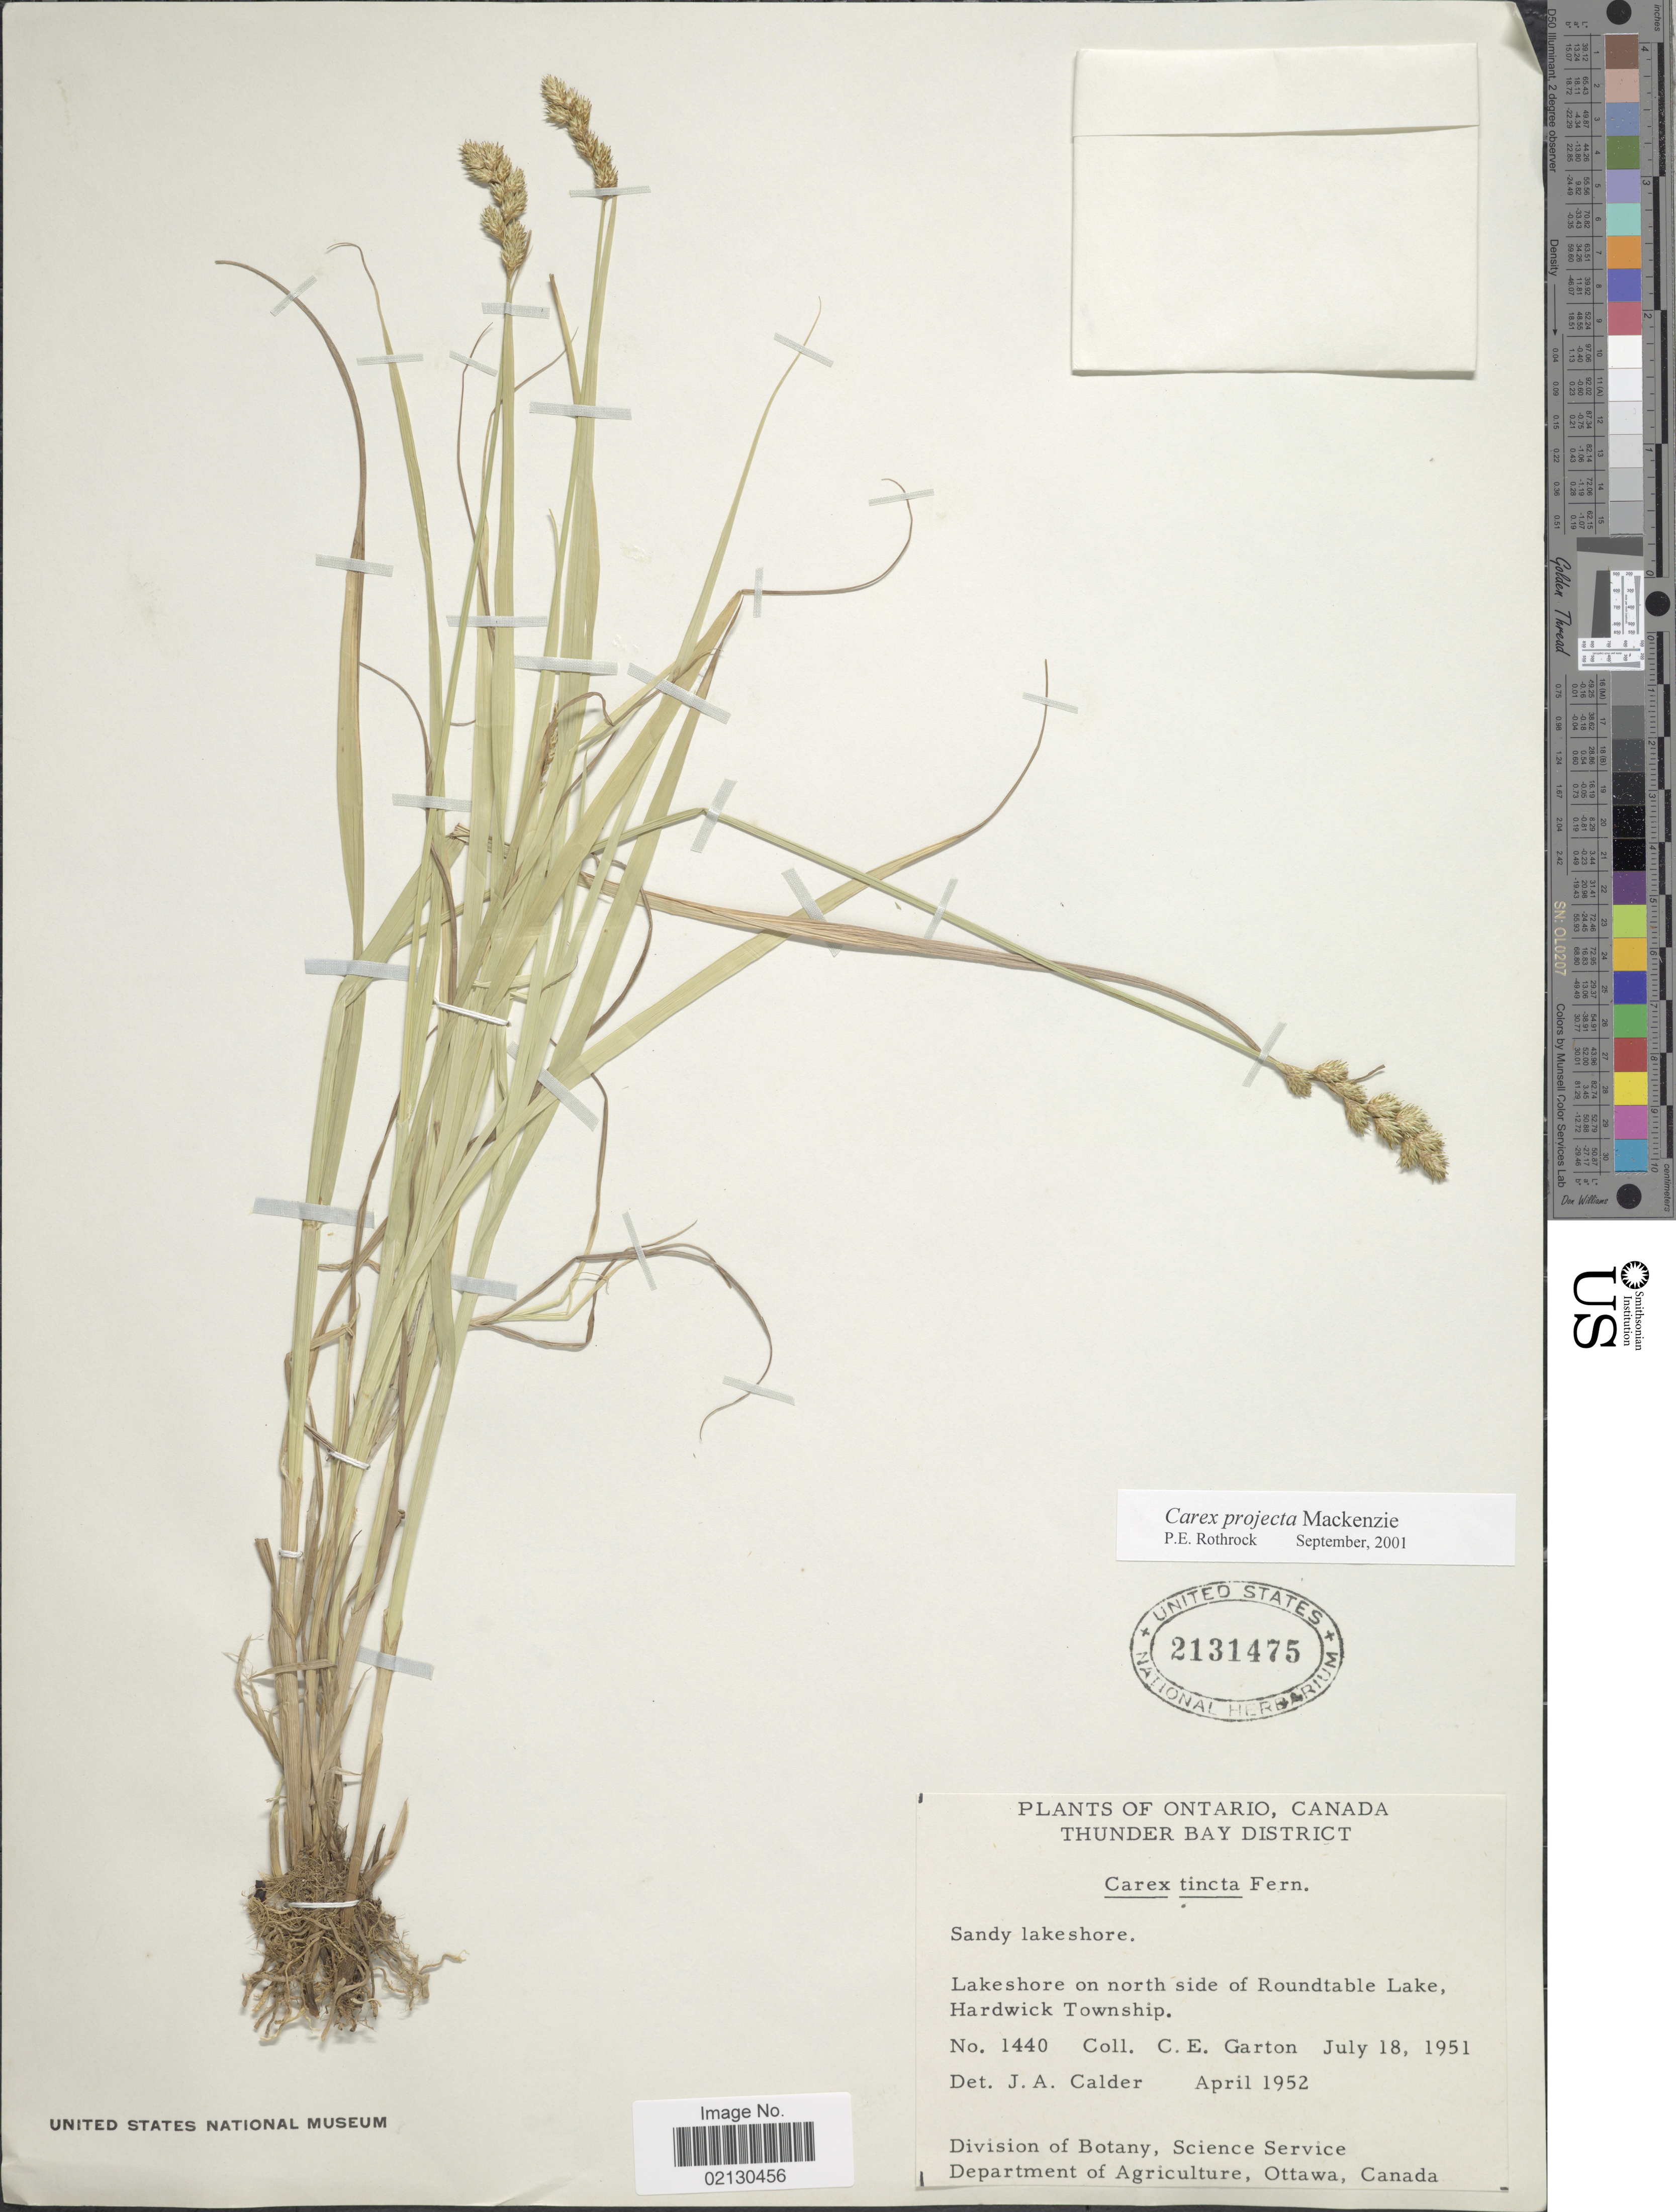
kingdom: Plantae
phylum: Tracheophyta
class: Liliopsida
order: Poales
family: Cyperaceae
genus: Carex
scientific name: Carex projecta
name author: Mack.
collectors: C. E. Garton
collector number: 1440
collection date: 1951-07-18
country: Canada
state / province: Ontario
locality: Thunder Bay District. Lakeshore on north side of Roundtable Lake, Hardwick Township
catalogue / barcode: US 2131475